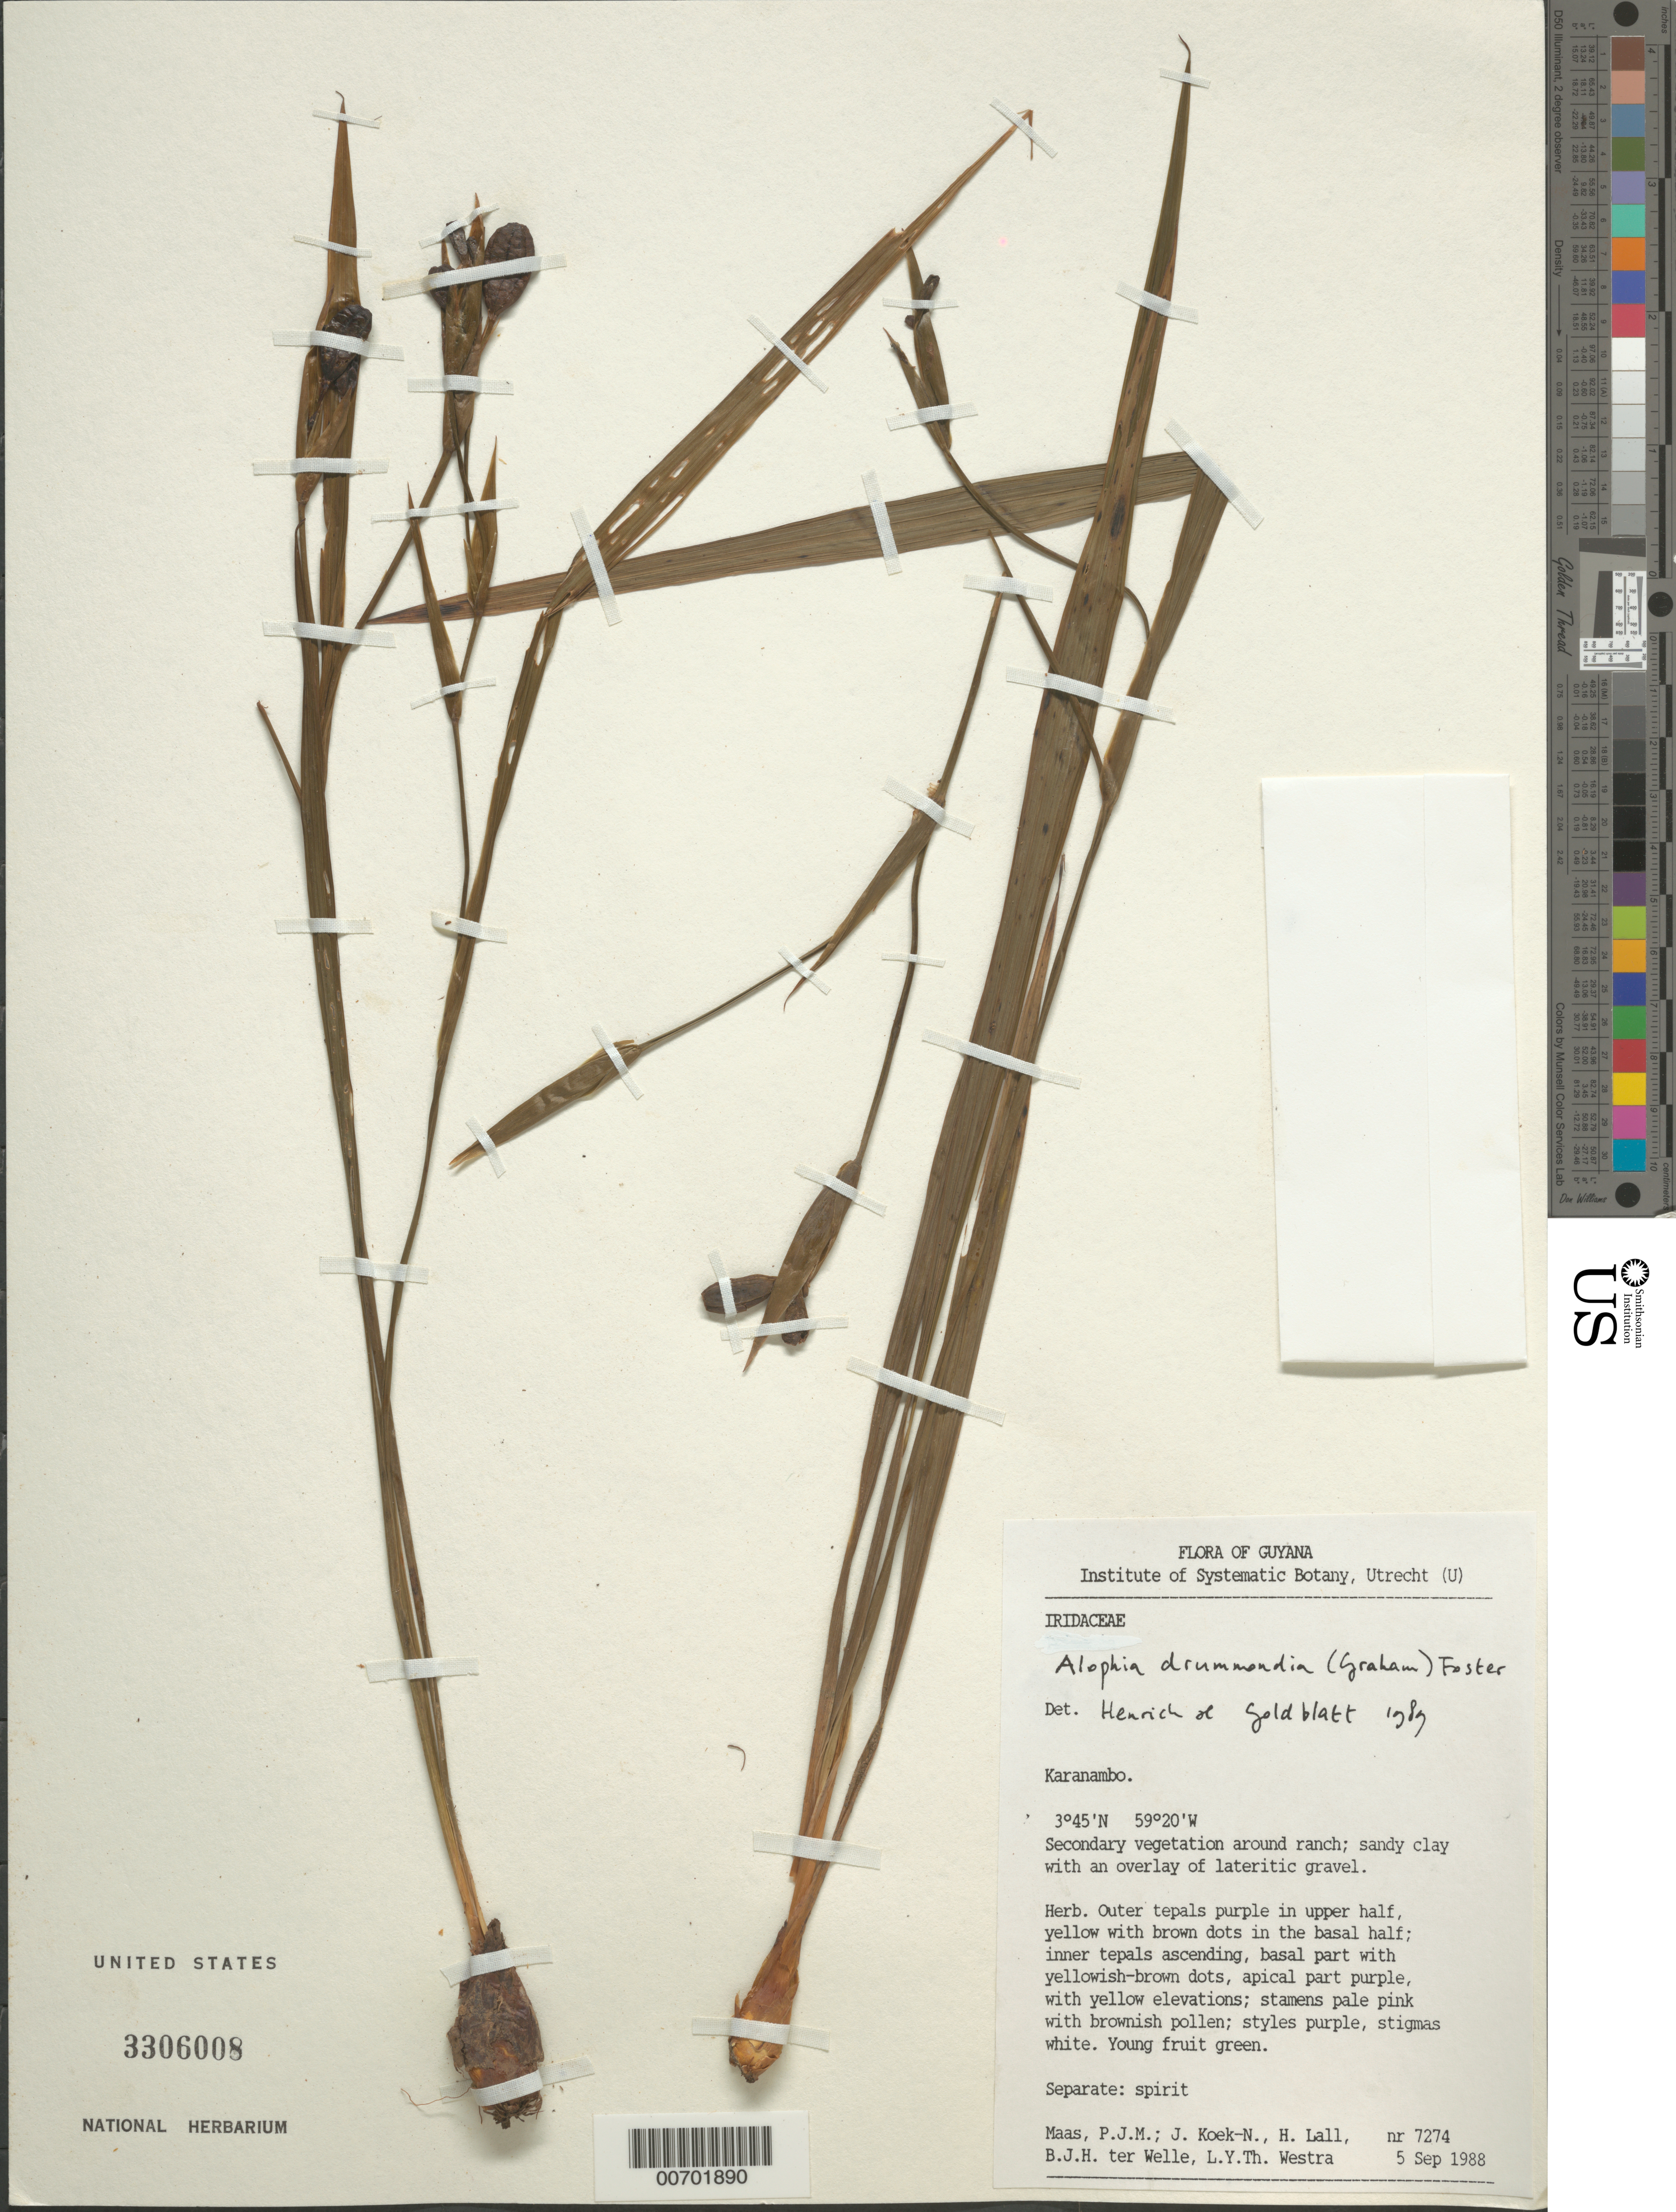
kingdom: Plantae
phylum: Tracheophyta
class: Liliopsida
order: Asparagales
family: Iridaceae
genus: Alophia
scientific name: Alophia drummondii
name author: (Graham) R.C. Foster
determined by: Henrich, J. E.; Goldblatt, P.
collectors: P. Maas, J. Koek-Noorman, H. Lall, B. Welle & L. Y. T. Westra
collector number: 7274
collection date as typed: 5-Sep-88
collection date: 1988-09-05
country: Guyana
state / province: U. Takutu-U. Essequibo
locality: Karanambo, Rupununi River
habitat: Secondary vegetation; on sandy clay with an overlay of lateritic gravel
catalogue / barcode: US 3306008